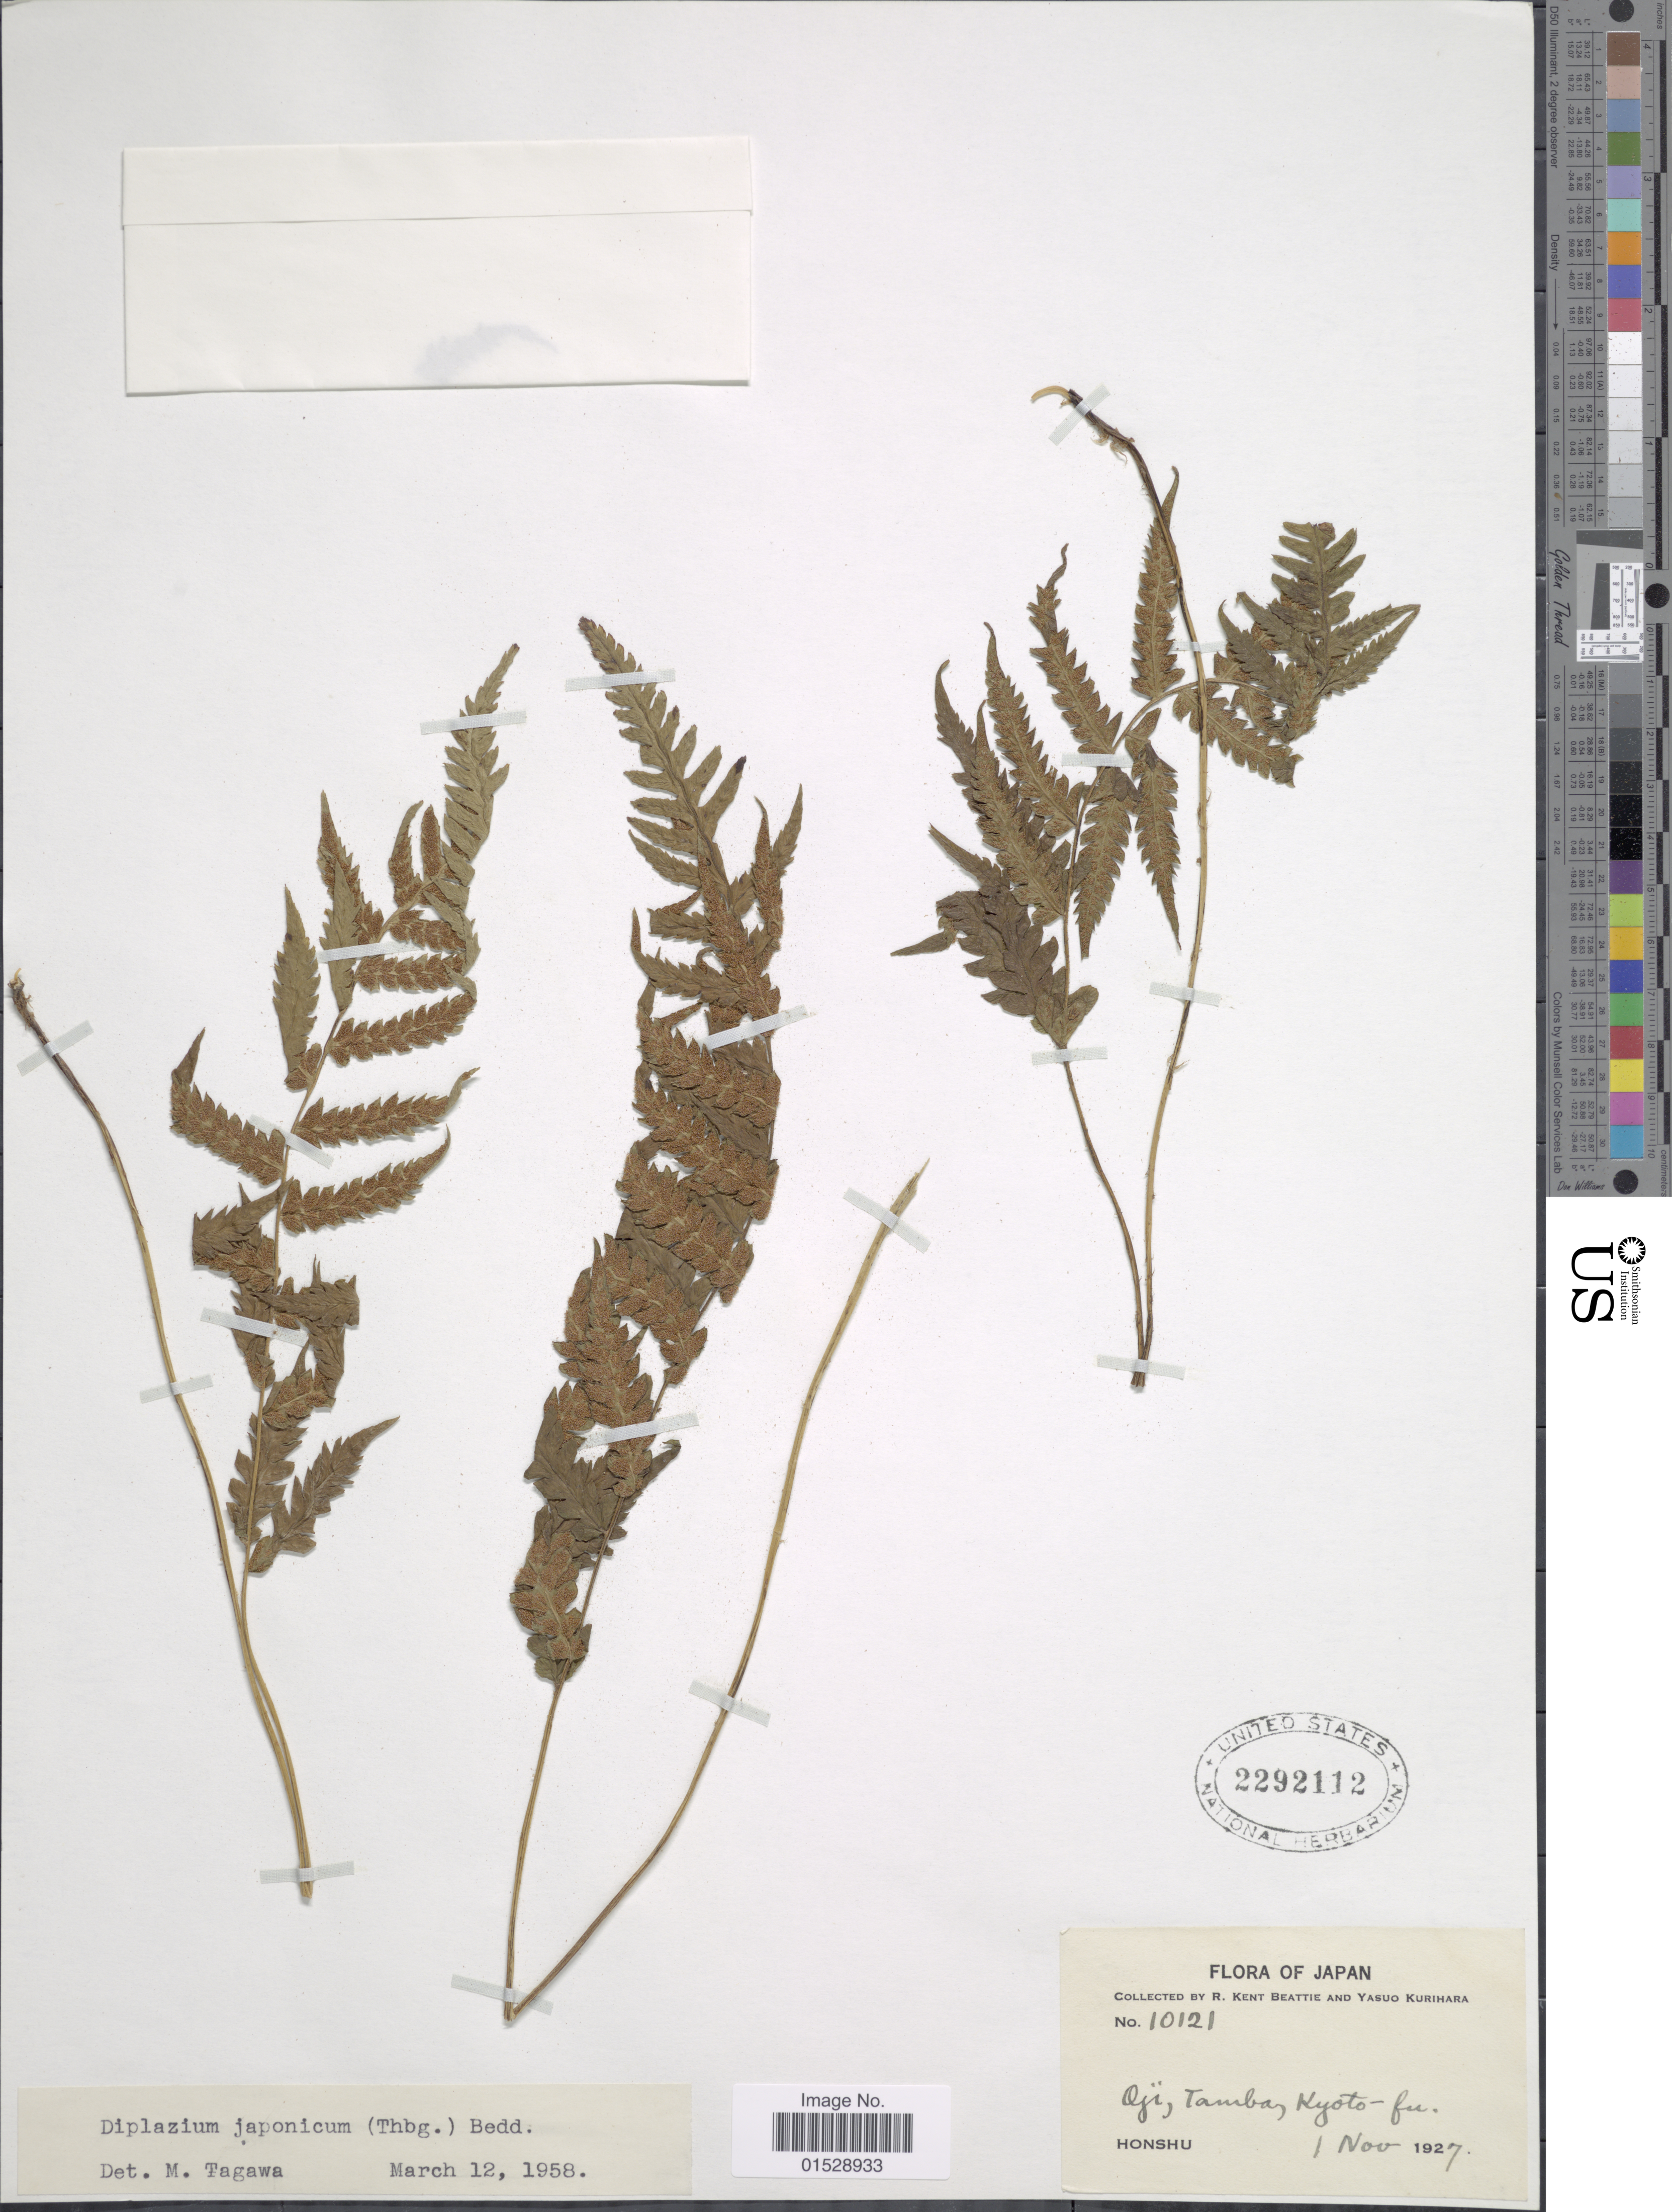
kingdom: Plantae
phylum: Tracheophyta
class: Polypodiopsida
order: Polypodiales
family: Athyriaceae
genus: Deparia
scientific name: Deparia japonica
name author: (Thunb.) M. Kato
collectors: R. K. Beattie & Y. Kurihara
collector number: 10121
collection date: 1927-11-01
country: Japan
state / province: Kyoto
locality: Oji, Tamba, Kyoto-fu, Honshu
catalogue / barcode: US 2292112